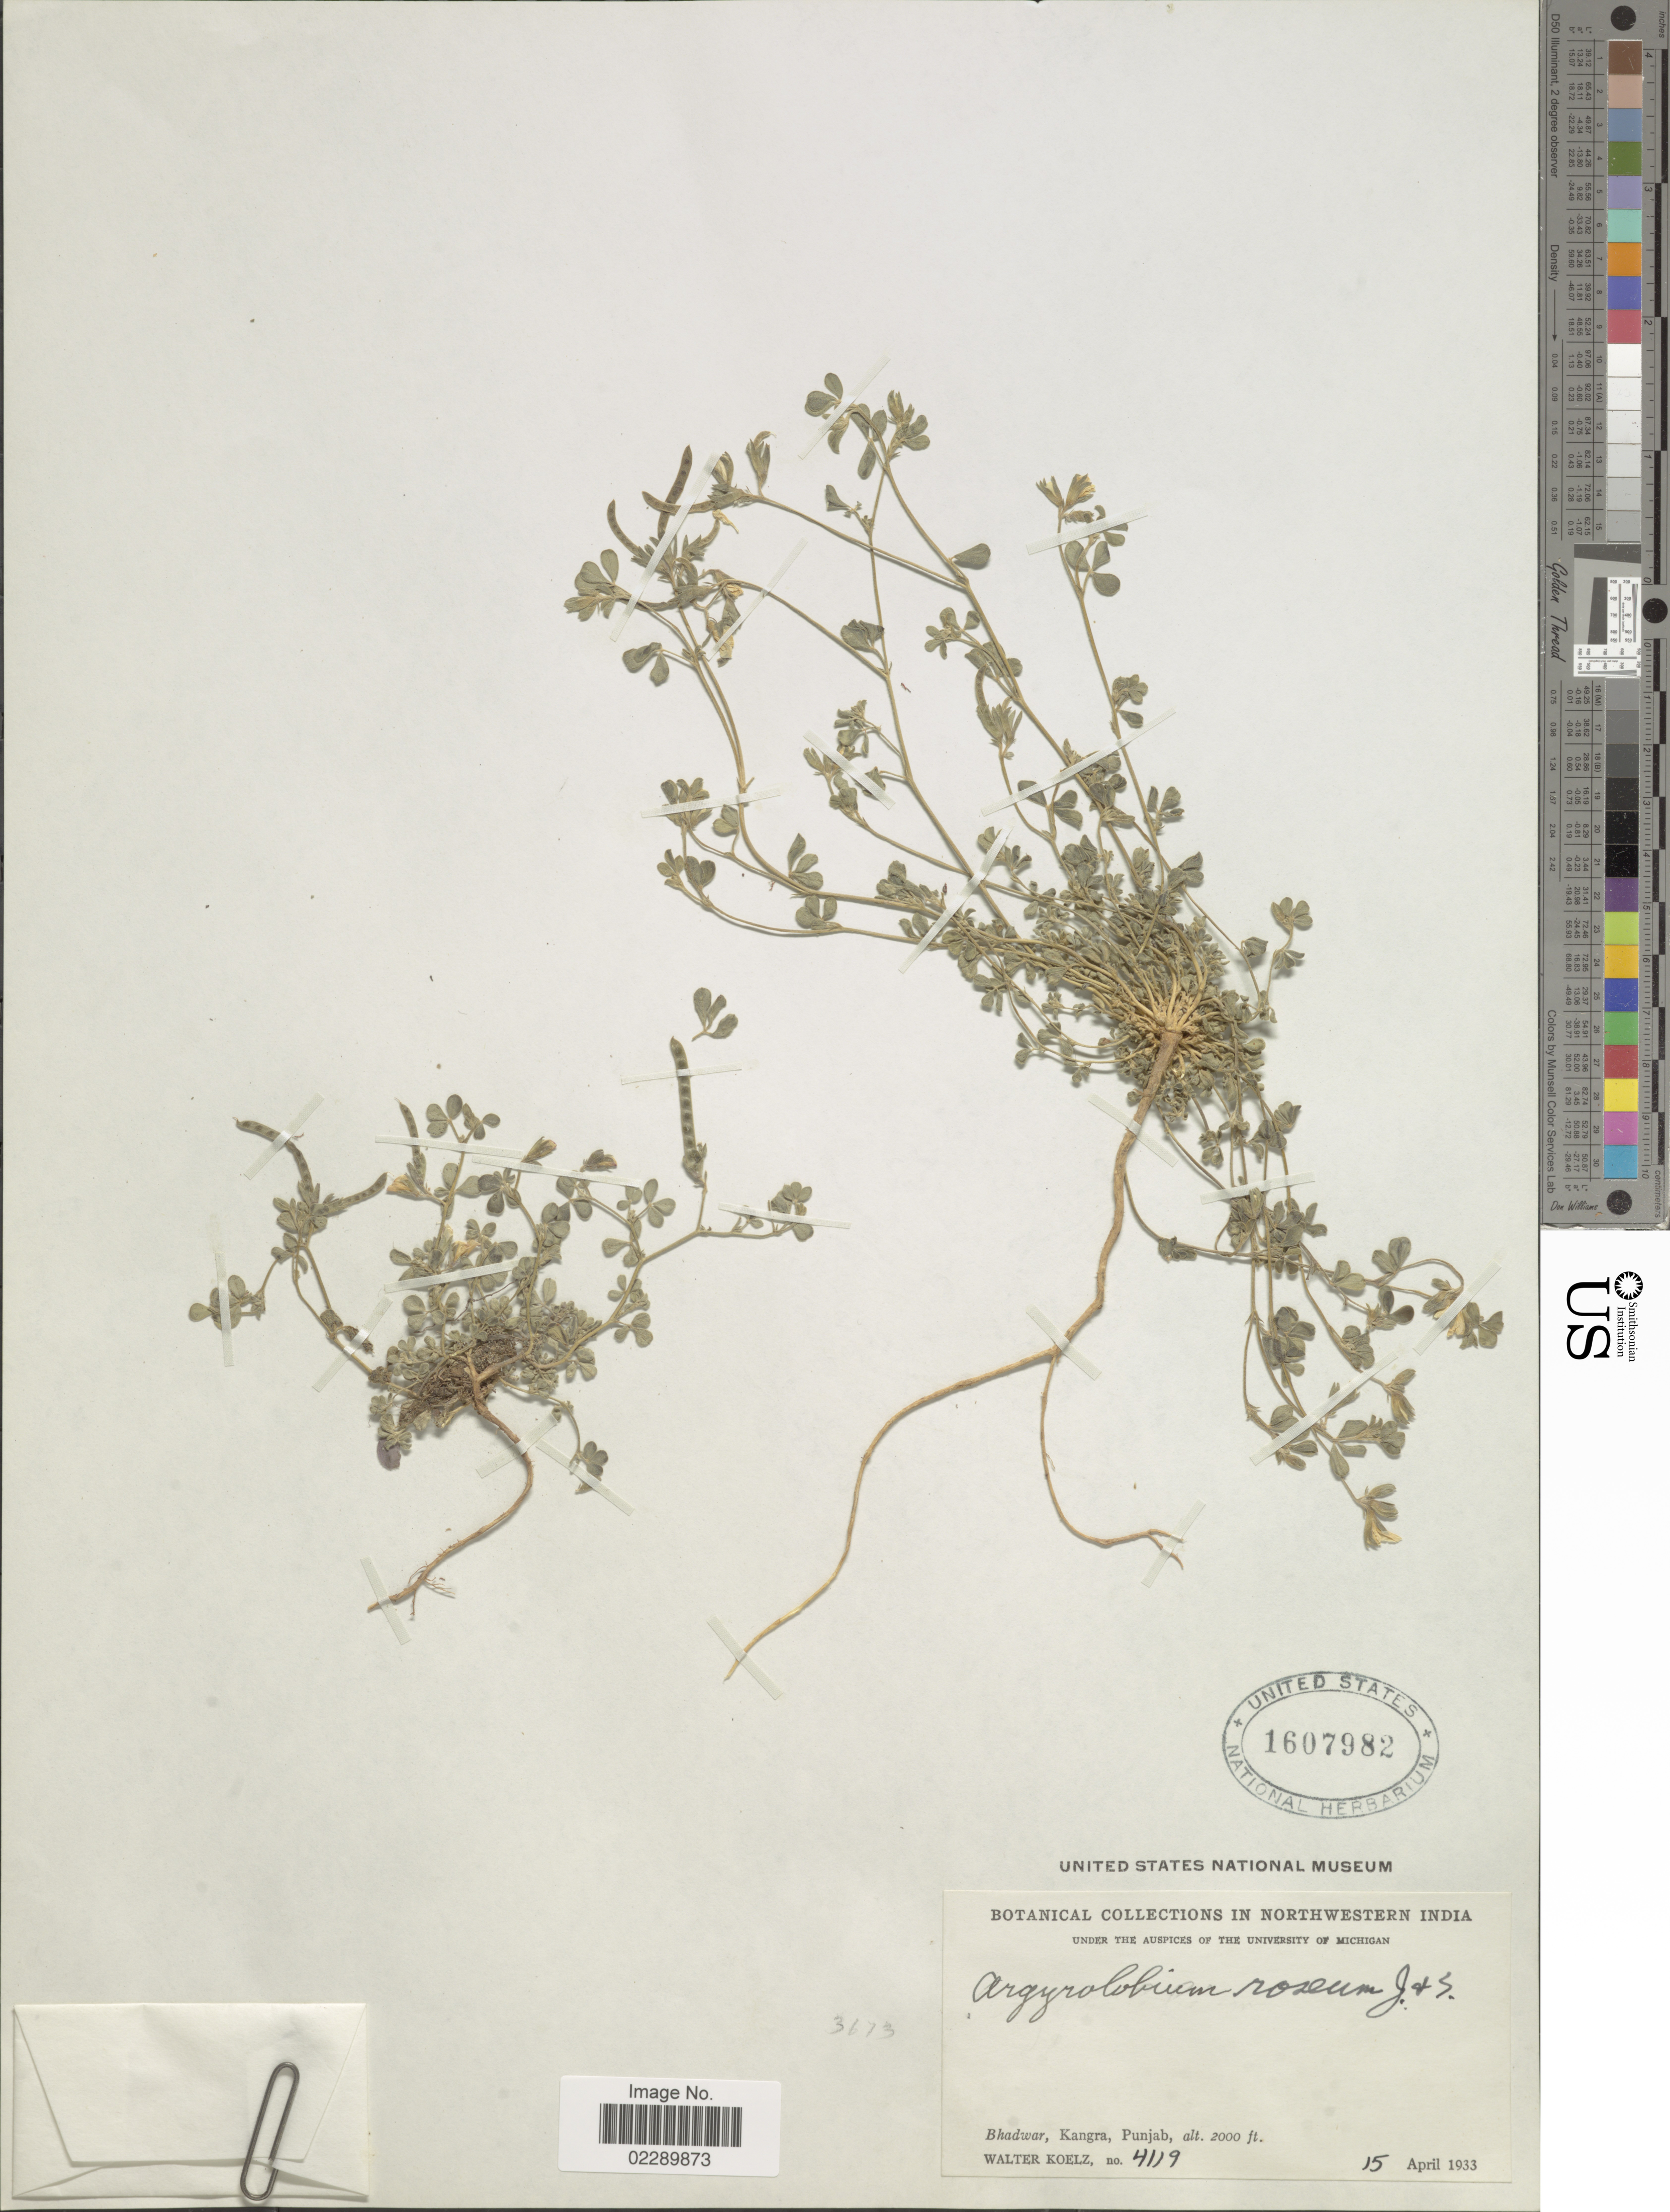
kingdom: Plantae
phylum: Tracheophyta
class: Magnoliopsida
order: Fabales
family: Fabaceae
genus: Argyrolobium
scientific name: Argyrolobium roseum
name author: (Cambess.) Jaub. & Spach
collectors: W. N. Koelz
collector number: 4119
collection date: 1933-04-15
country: India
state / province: Himachal Pradesh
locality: Bhadwar, Kangra, Punjab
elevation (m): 610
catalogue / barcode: US 1607982